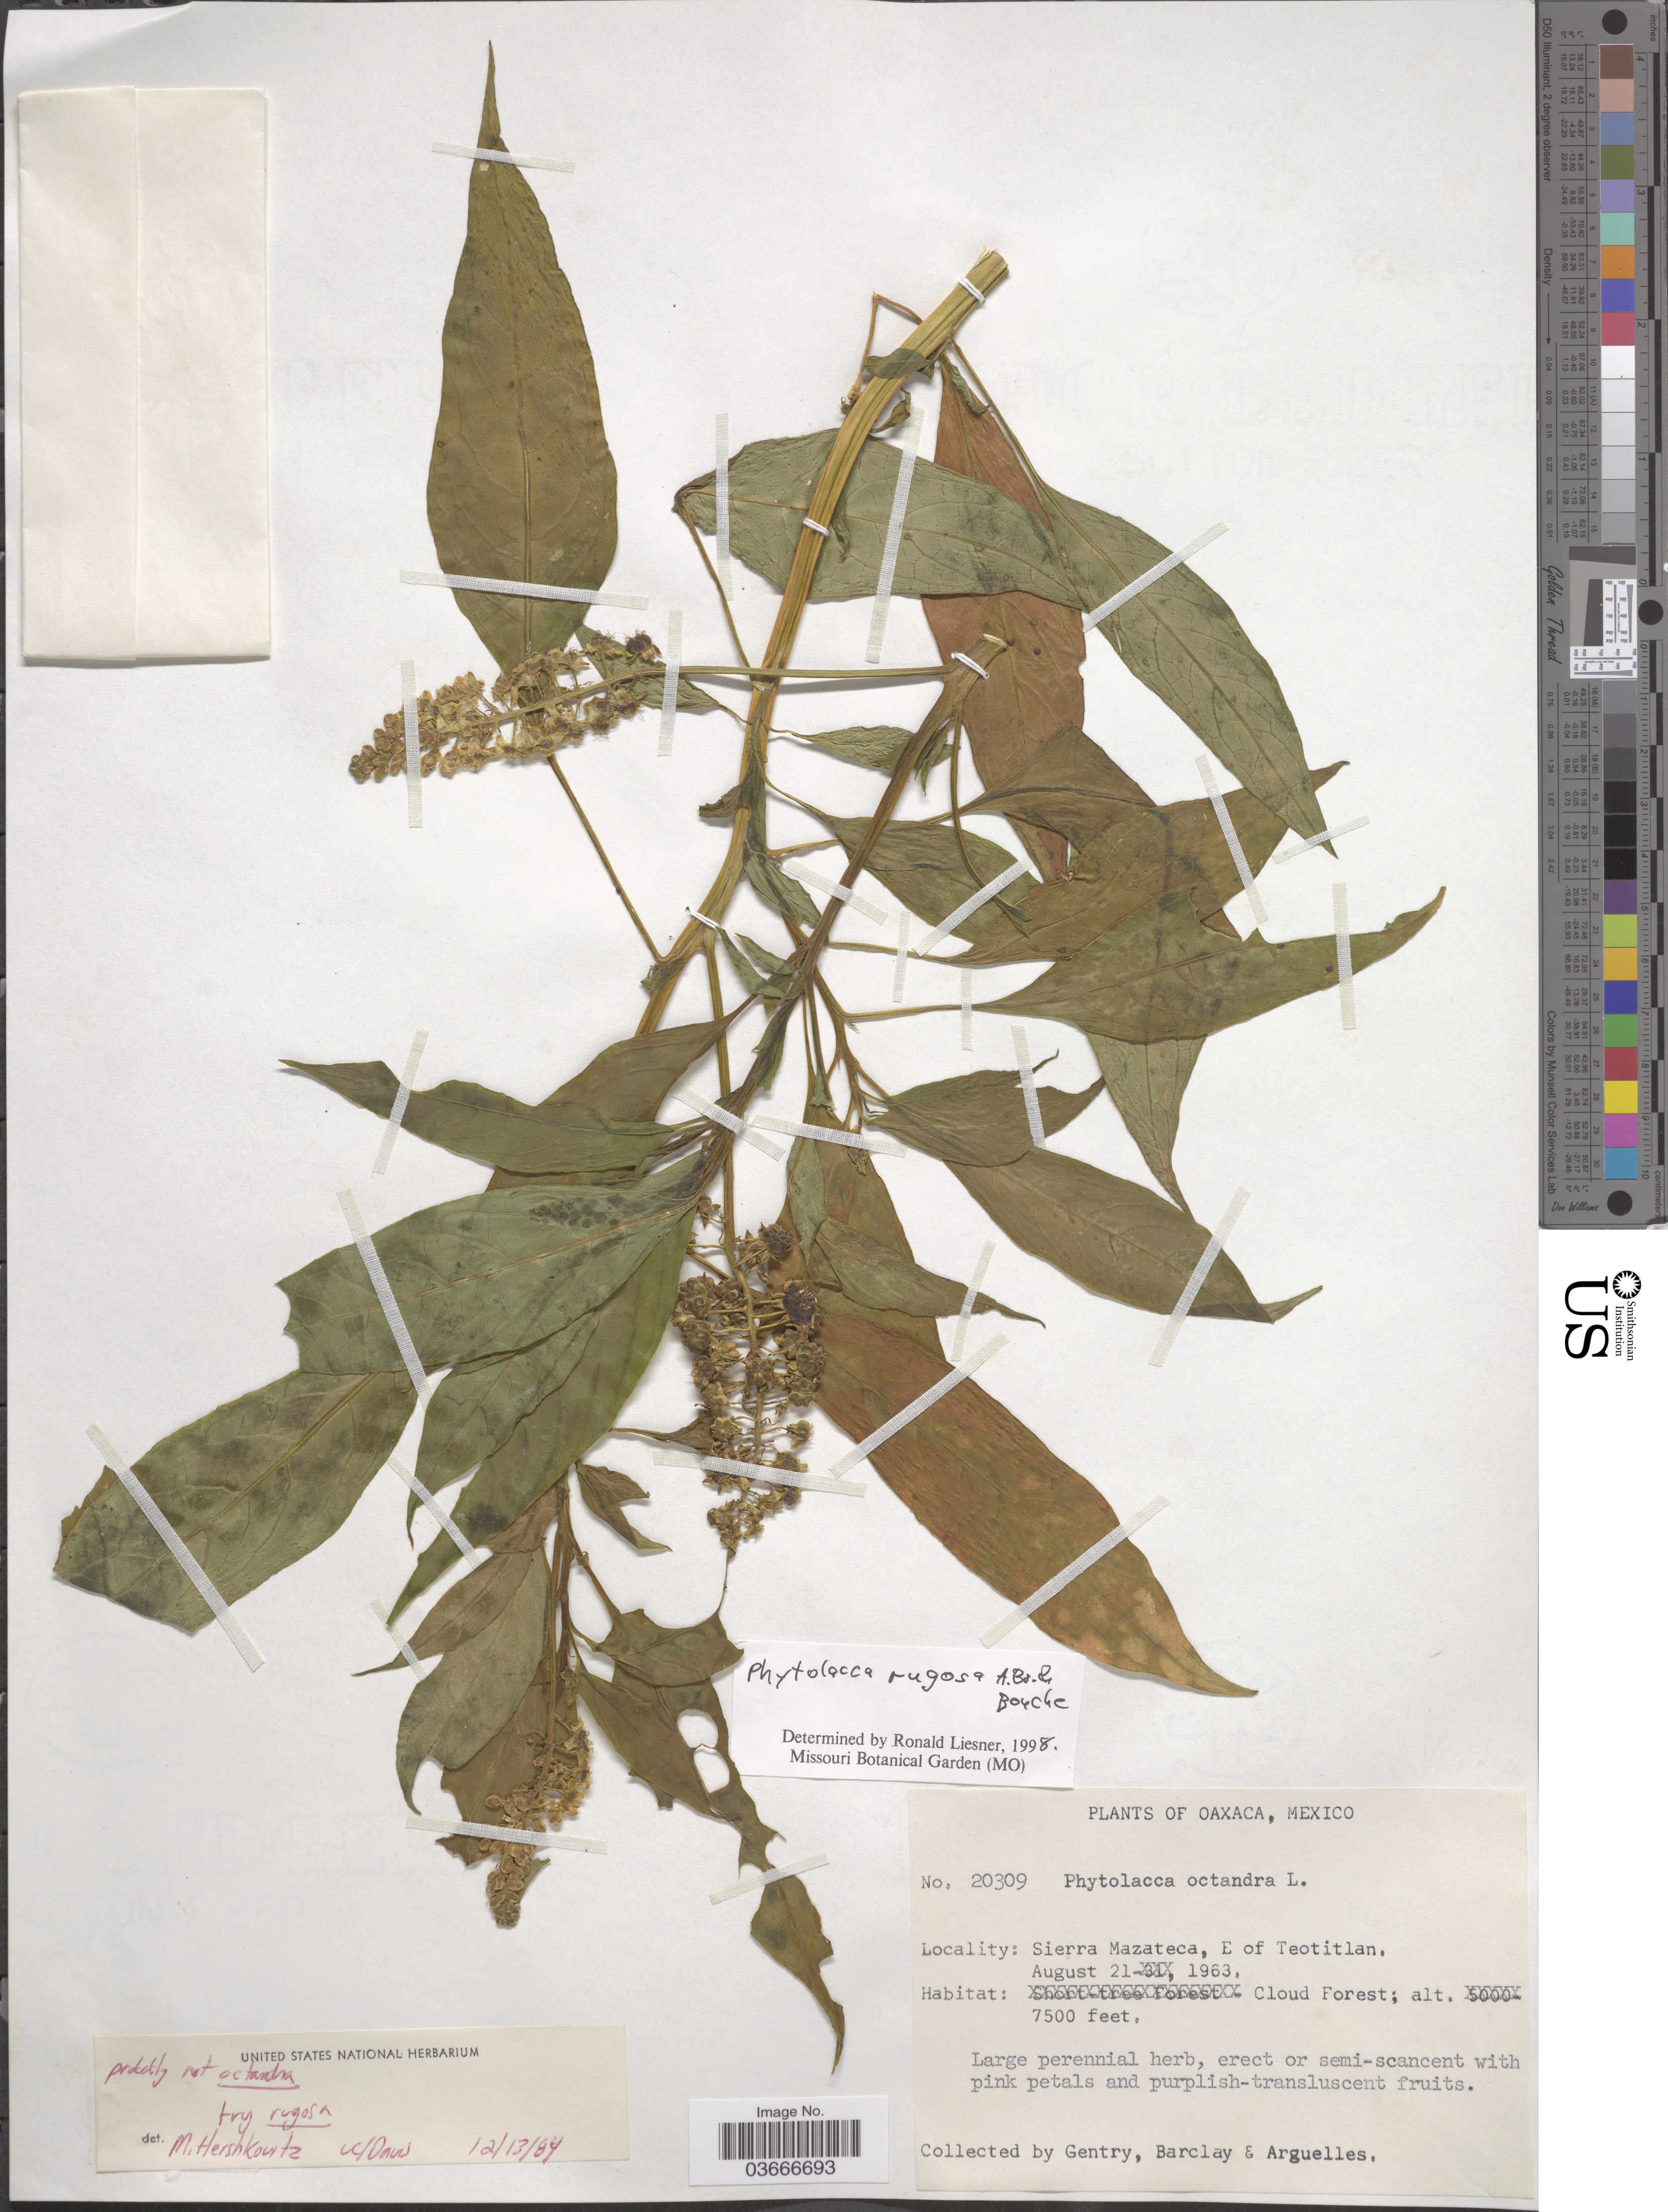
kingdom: Plantae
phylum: Tracheophyta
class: Magnoliopsida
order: Caryophyllales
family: Phytolaccaceae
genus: Phytolacca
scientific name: Phytolacca rugosa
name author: A. Braun & C.D. Bouché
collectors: Gentry, --, -- Barclay & Arguelles, --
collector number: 20309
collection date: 1963-08-21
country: Mexico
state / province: Oaxaca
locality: Sierra Mazateca, E of Teotitlan.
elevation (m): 2286